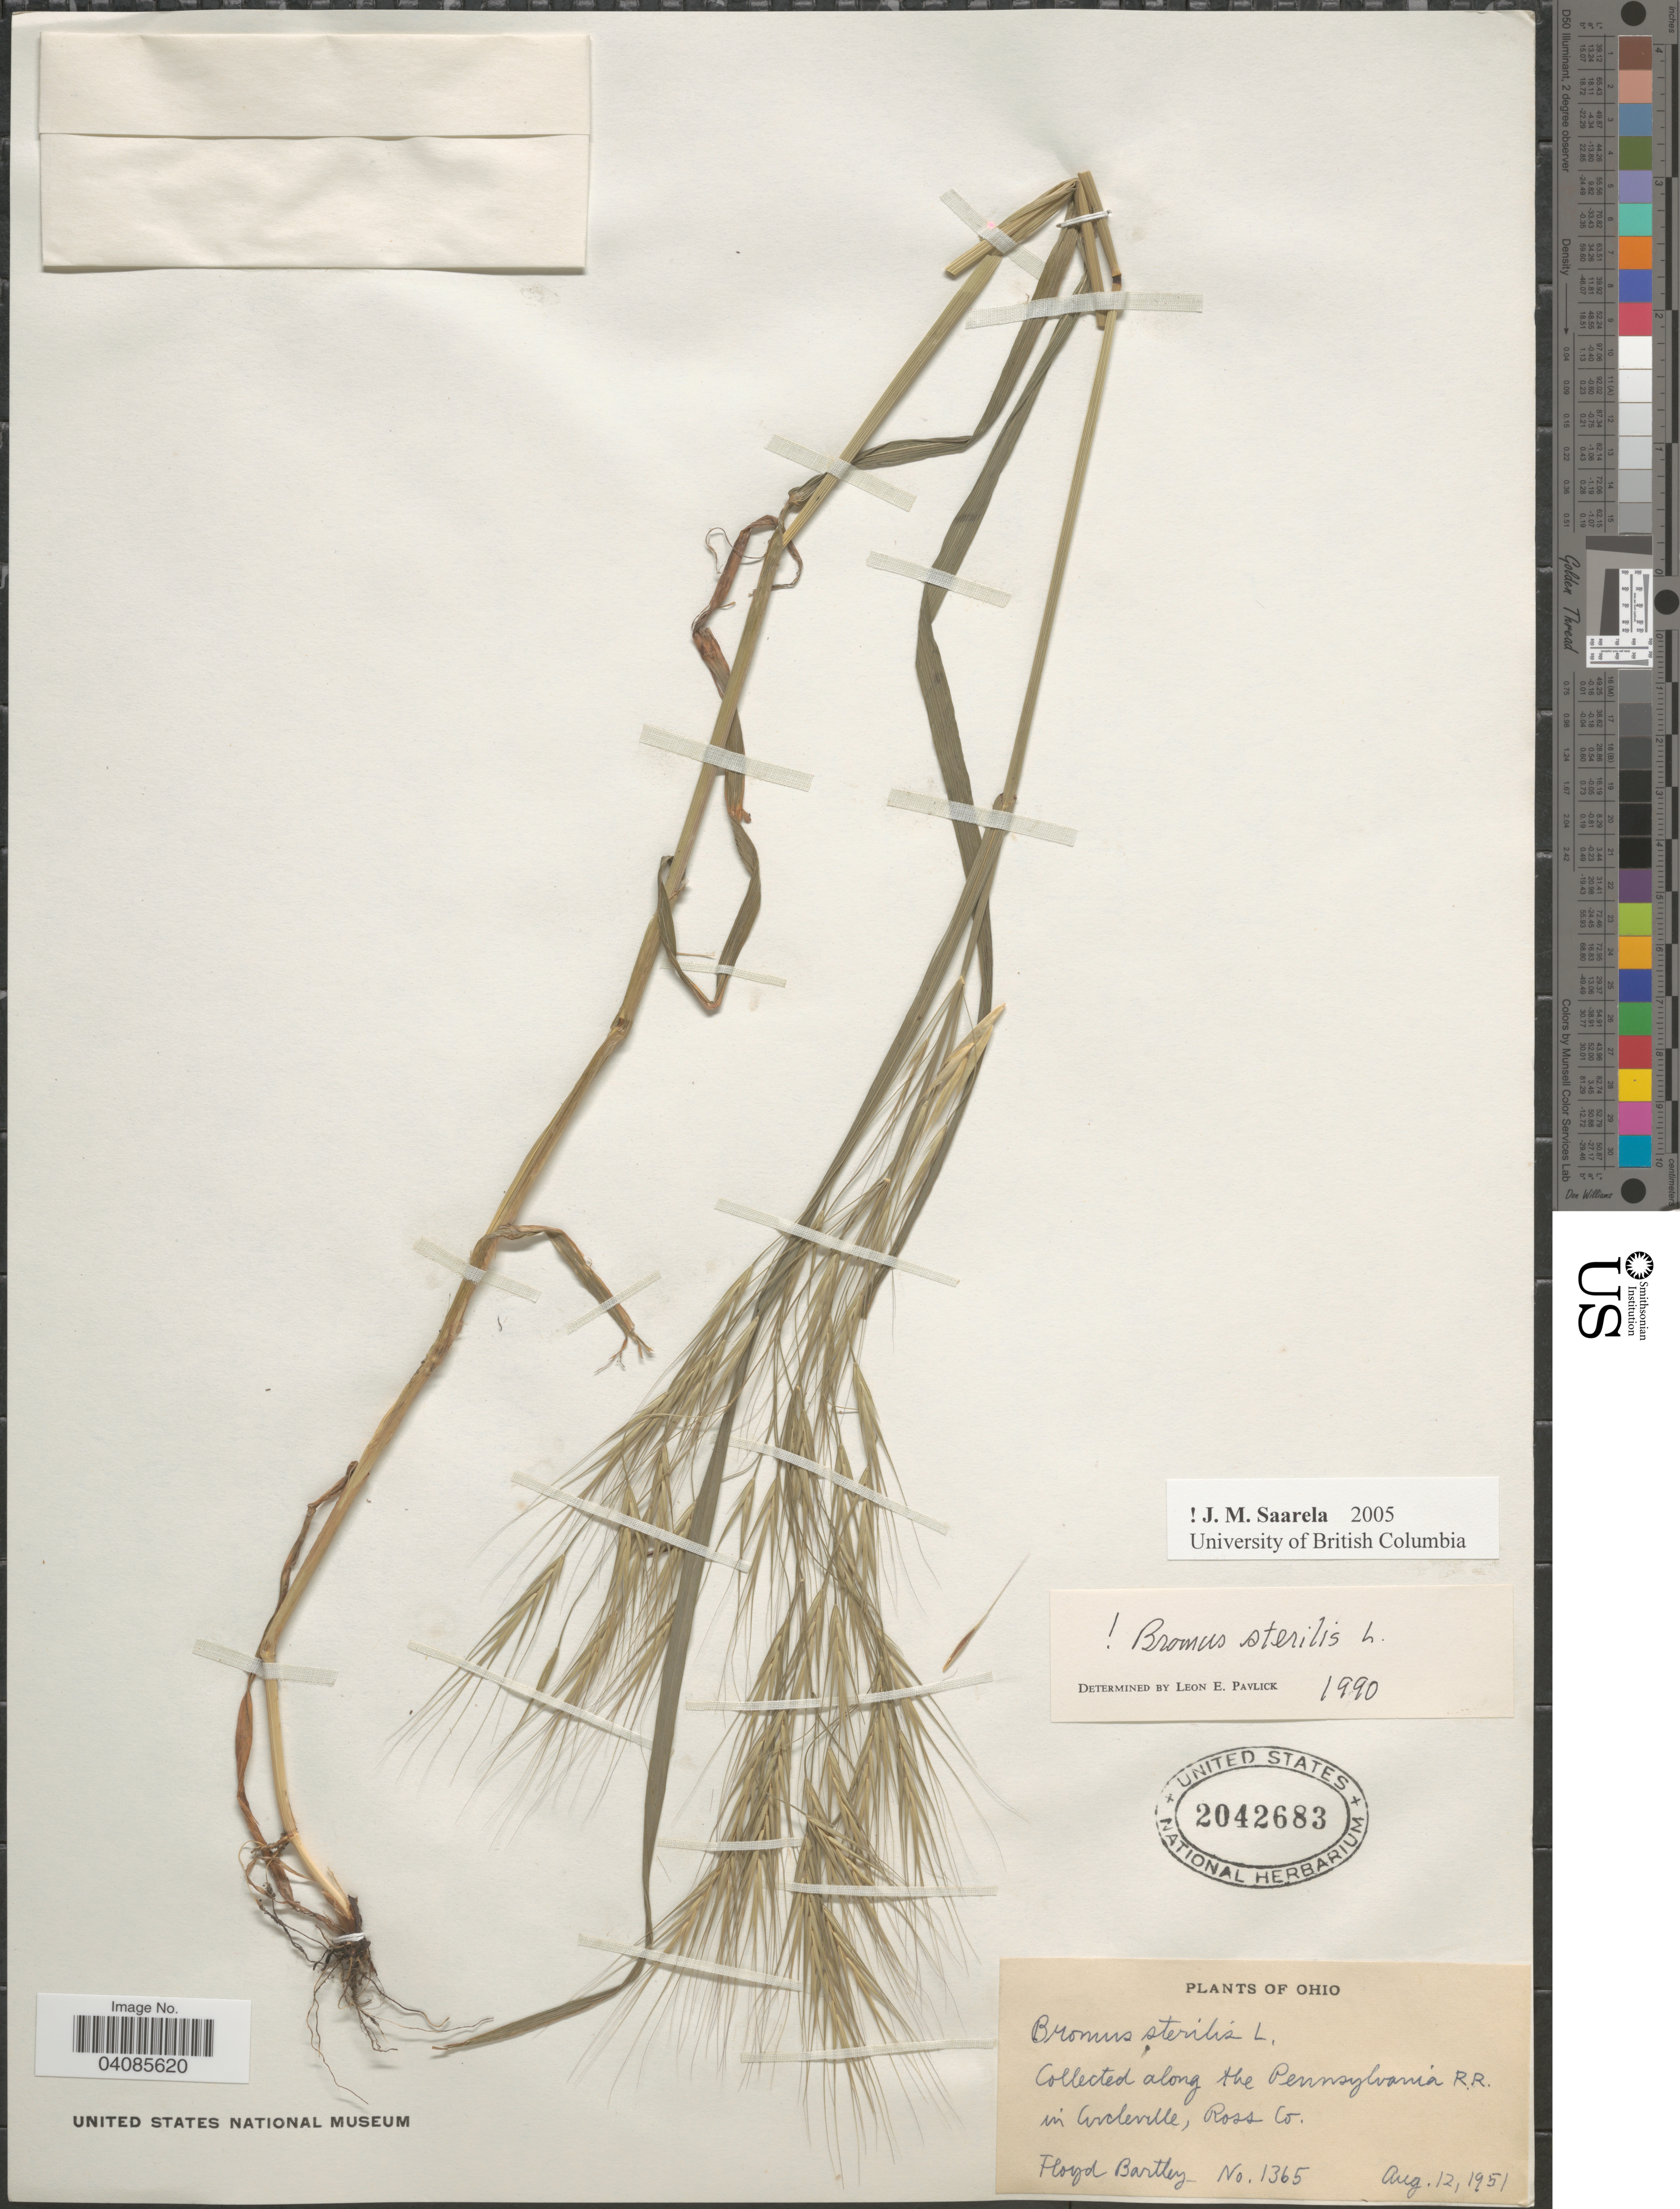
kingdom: Plantae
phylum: Tracheophyta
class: Liliopsida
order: Poales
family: Poaceae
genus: Bromus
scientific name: Bromus sterilis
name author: L.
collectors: F. Bartley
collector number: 1365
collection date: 1951-08-12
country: United States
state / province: Ohio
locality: Along the Pennsylvania R.R. in Circleville, Ross Co.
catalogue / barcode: US 2042683